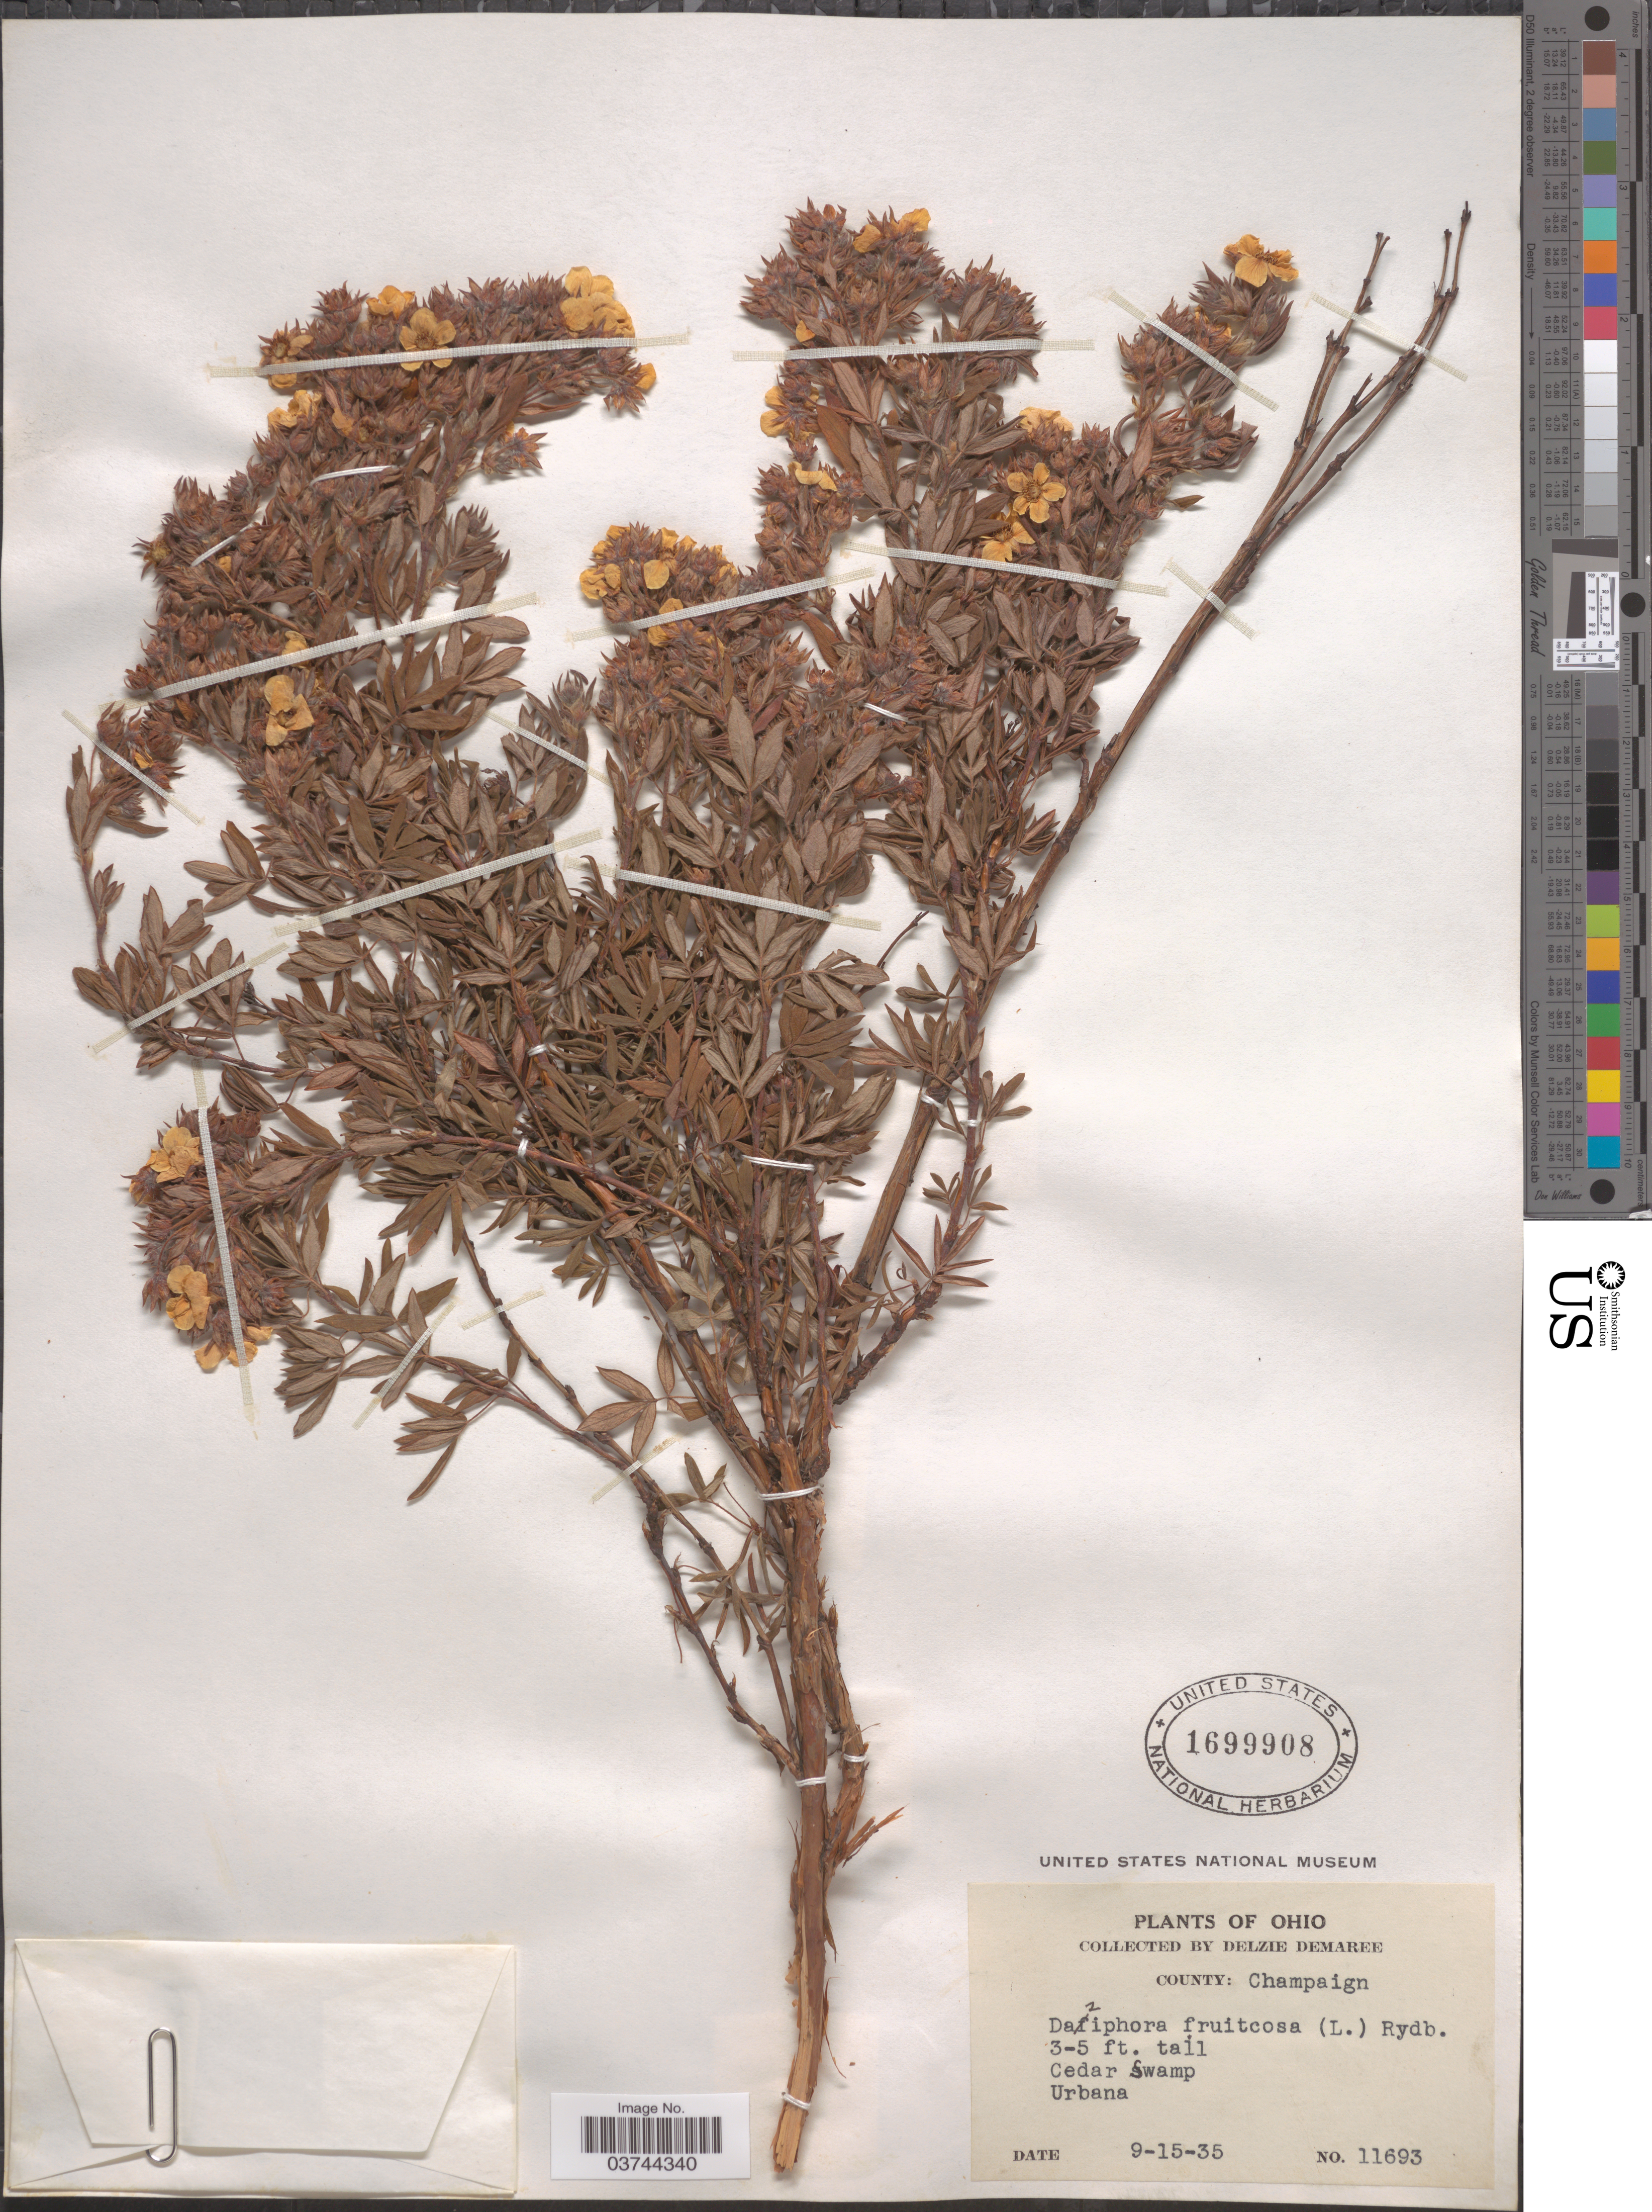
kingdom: Plantae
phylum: Tracheophyta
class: Magnoliopsida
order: Rosales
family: Rosaceae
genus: Dasiphora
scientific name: Dasiphora fruticosa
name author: (L.) Rydb.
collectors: D. Demaree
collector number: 11693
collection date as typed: Transcribed d/m/y: 15/9/35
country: United States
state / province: Ohio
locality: County: Champaign. Cedar Swamp. Urbana.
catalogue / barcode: US 1699908